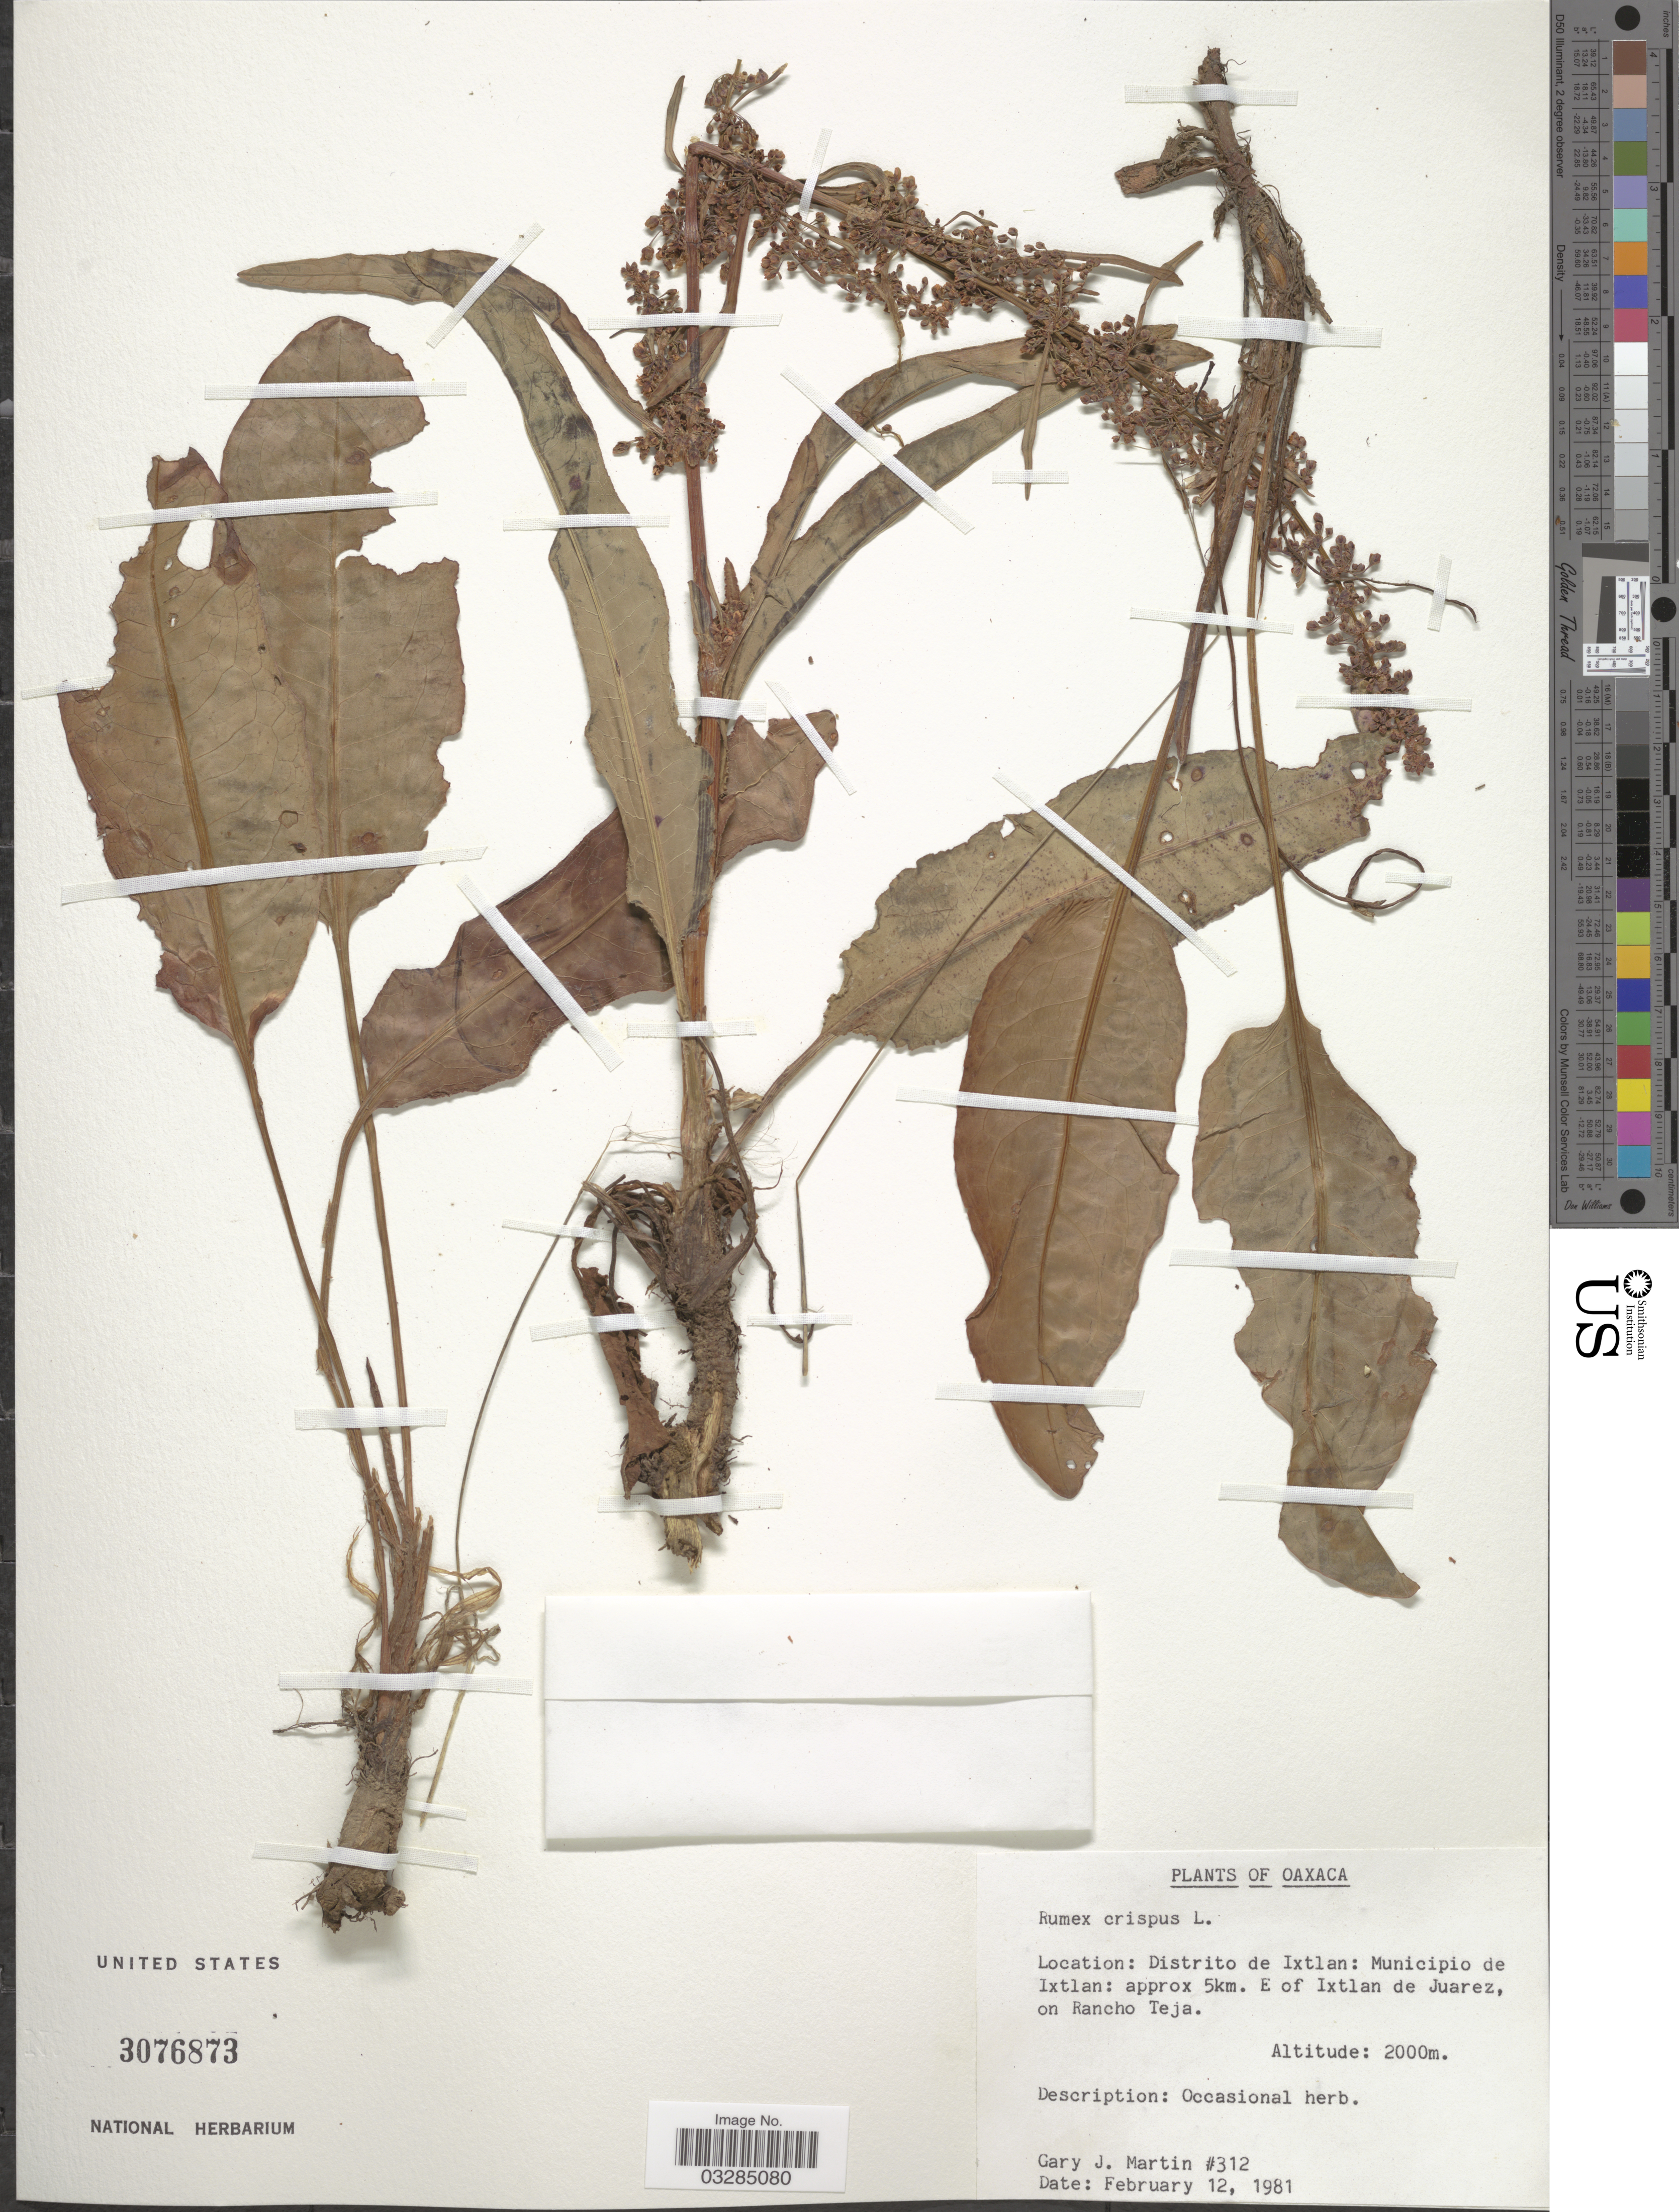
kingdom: Plantae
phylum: Tracheophyta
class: Magnoliopsida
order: Caryophyllales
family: Polygonaceae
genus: Rumex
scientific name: Rumex crispus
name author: L.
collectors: G. J. Martin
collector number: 312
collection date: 1981-02-12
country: Mexico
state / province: Oaxaca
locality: Distrito de Ixtlan; Municipio de Ixtlan: approx 5km. E of Ixtlan de Juarez, on Rancho Teja.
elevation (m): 2000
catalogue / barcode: US 3076873